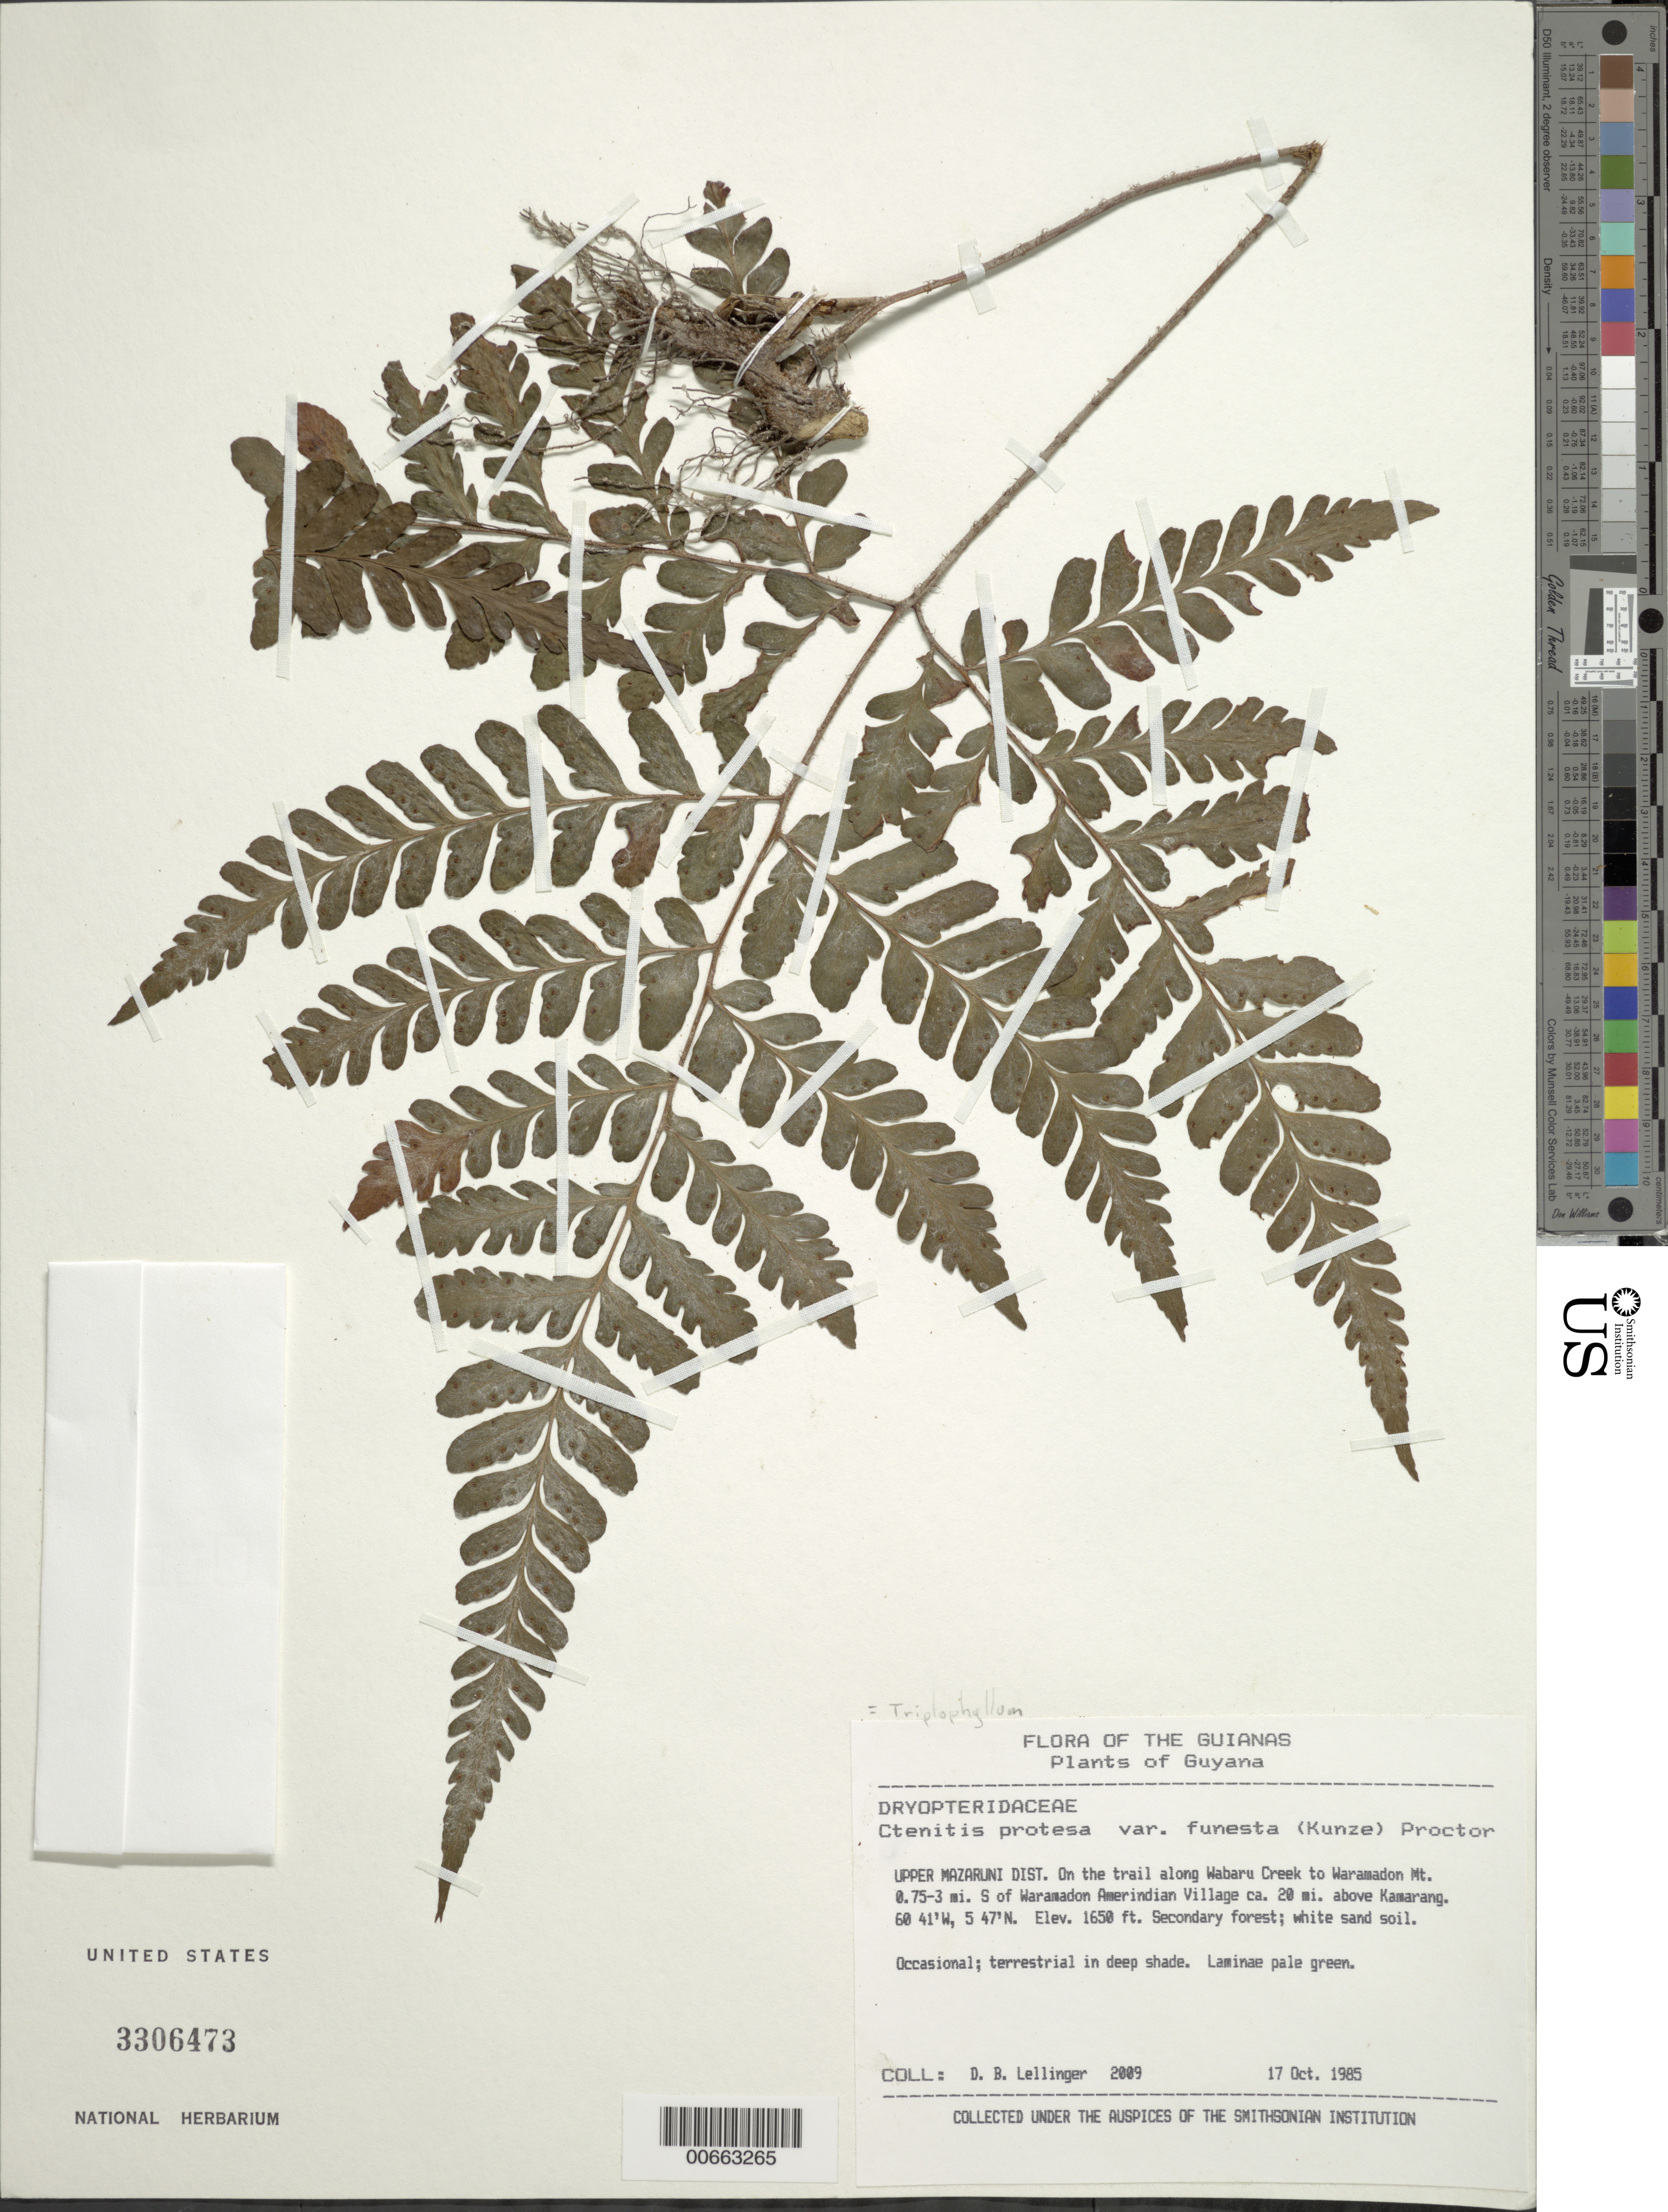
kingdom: Plantae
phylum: Tracheophyta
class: Polypodiopsida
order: Polypodiales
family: Tectariaceae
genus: Triplophyllum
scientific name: Triplophyllum funestum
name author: (Kunze) Holttum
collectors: D. B. Lellinger & H. Robinson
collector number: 2009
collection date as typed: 17 October 1985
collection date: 1985-10-17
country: Guyana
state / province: Cuyuni-Mazaruni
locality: Trail along Wabaru Creek to Waramadon Mt., ca. 32 km above Kamarang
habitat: Secondary forest, white sand soil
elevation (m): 495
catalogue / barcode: US 3306473